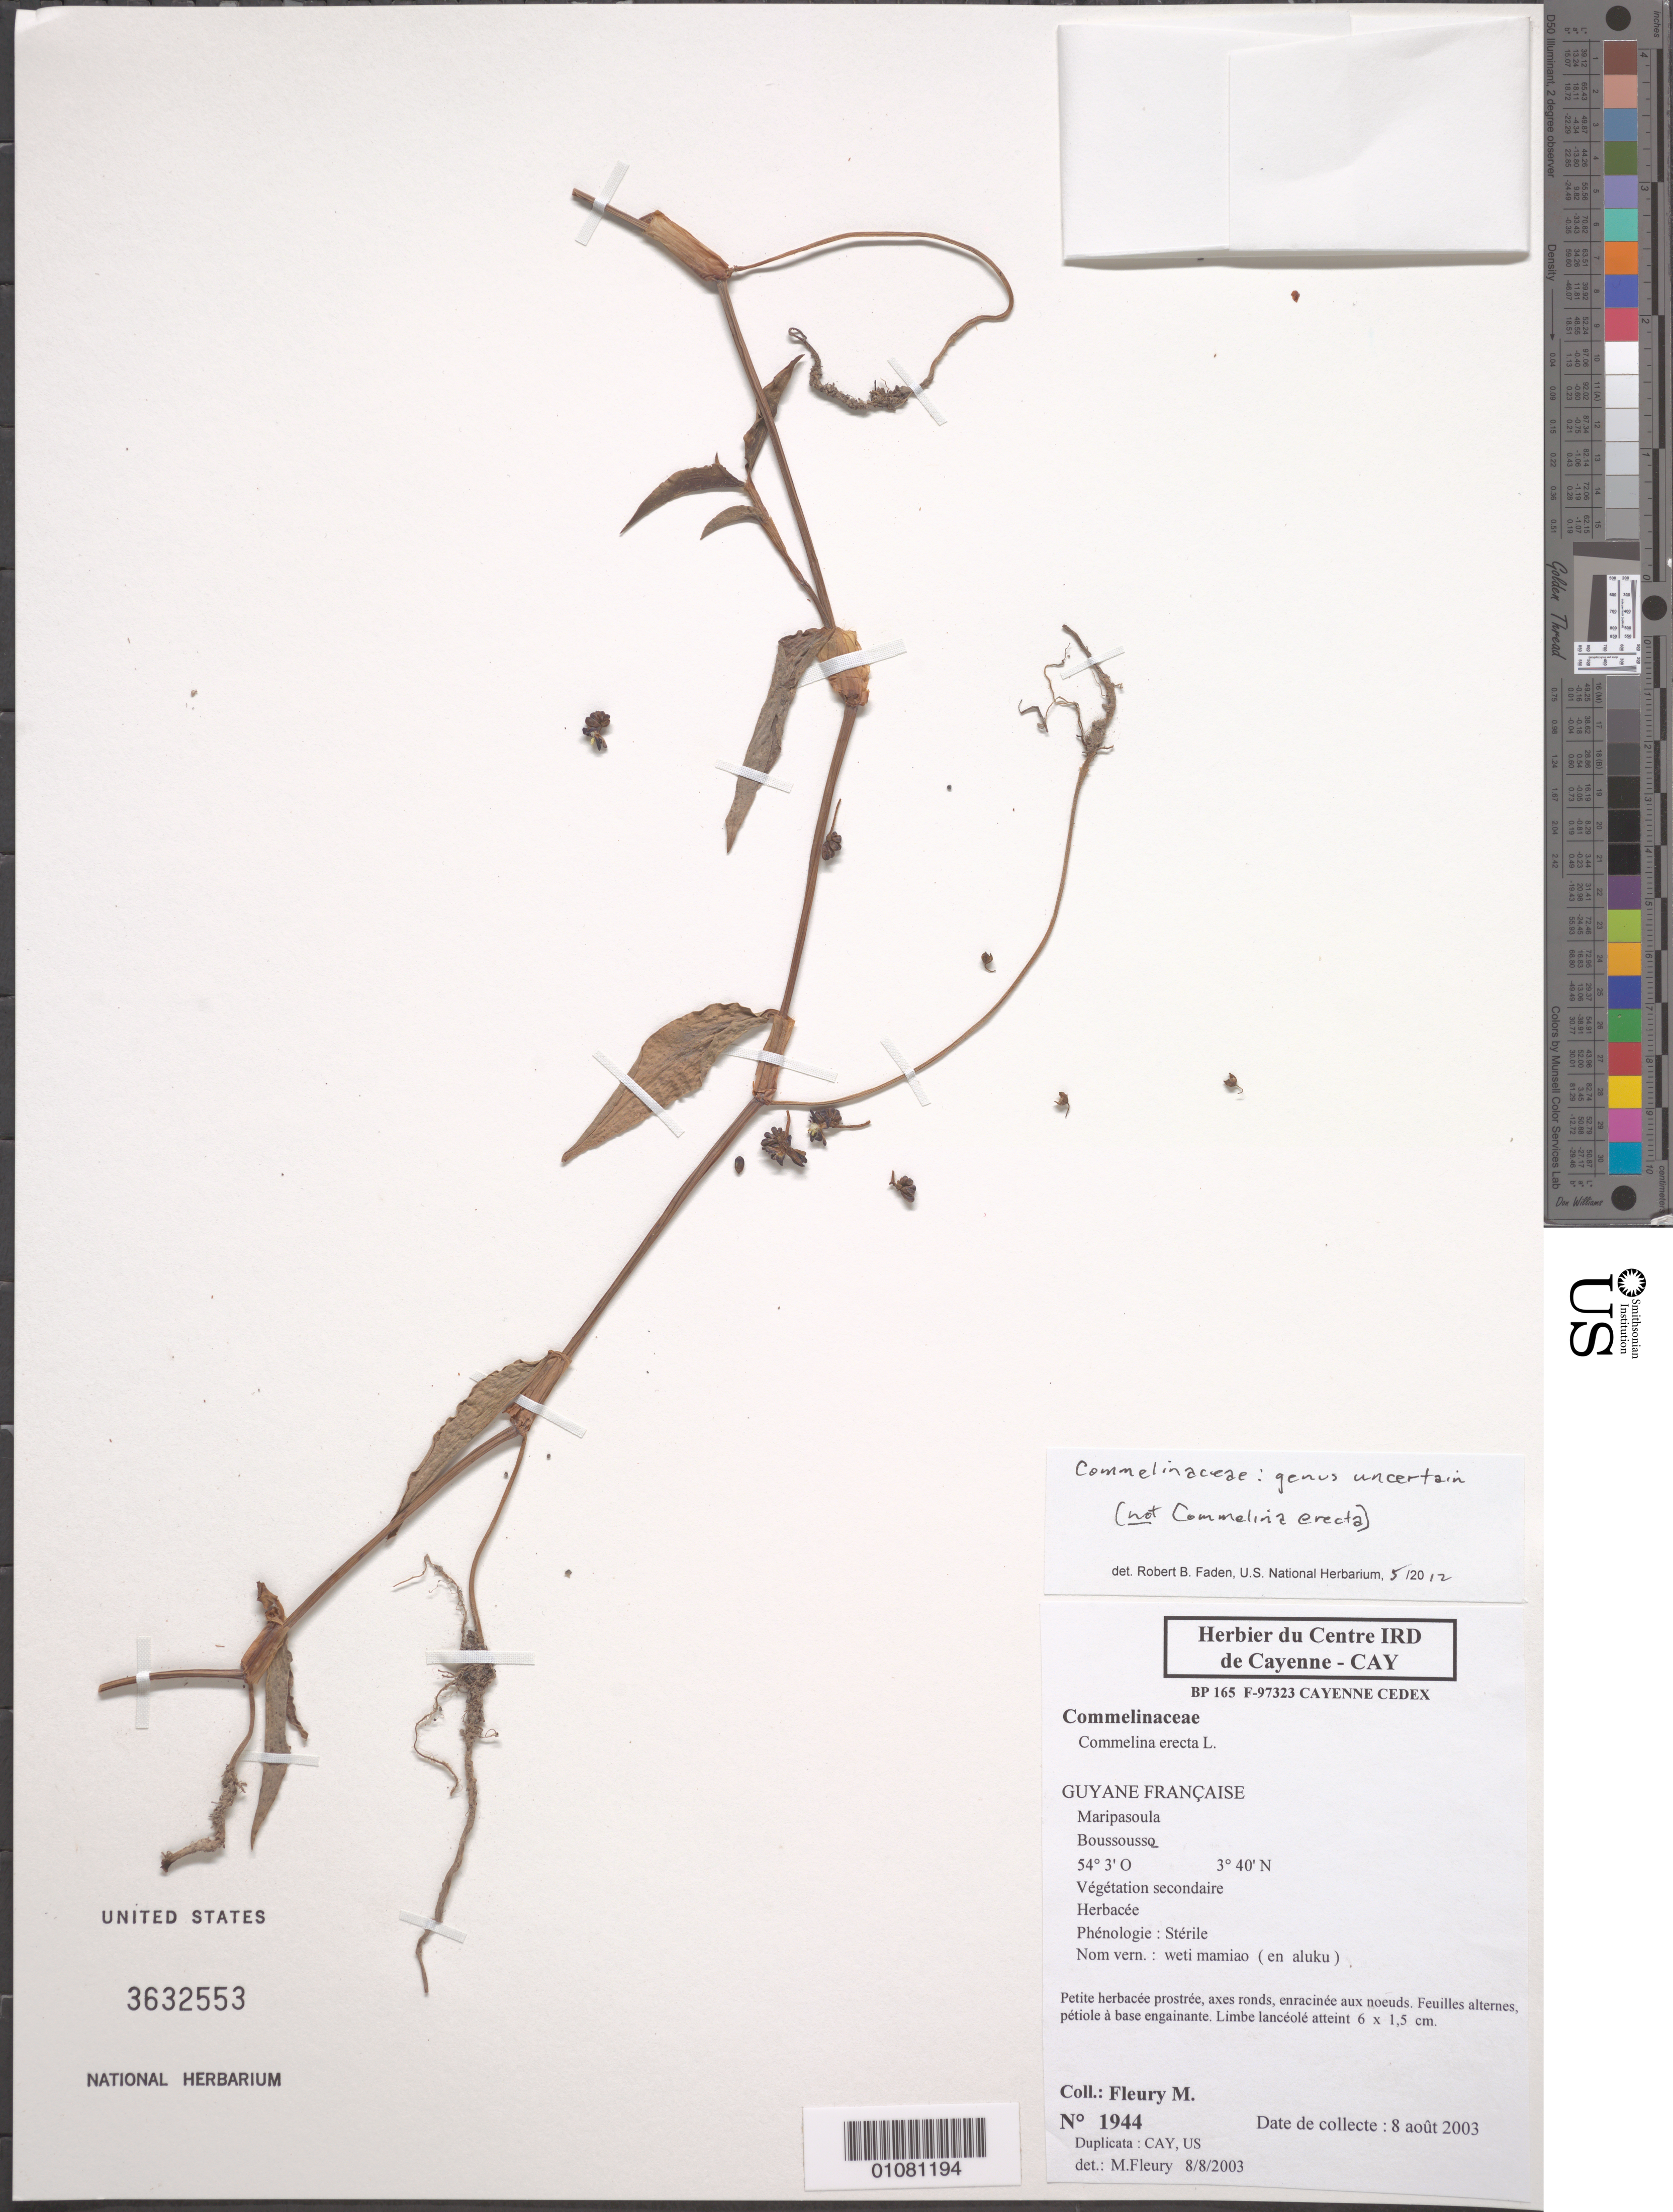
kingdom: Plantae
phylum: Tracheophyta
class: Liliopsida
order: Commelinales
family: Commelinaceae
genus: Commelina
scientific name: Commelina erecta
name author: L.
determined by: Fleury, M.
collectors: M. Fleury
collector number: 1944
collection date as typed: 8-Aug-03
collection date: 2003-08-08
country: French Guiana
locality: Maripasoula, Boussousso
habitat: Vegetation secondaire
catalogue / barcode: US 3632553